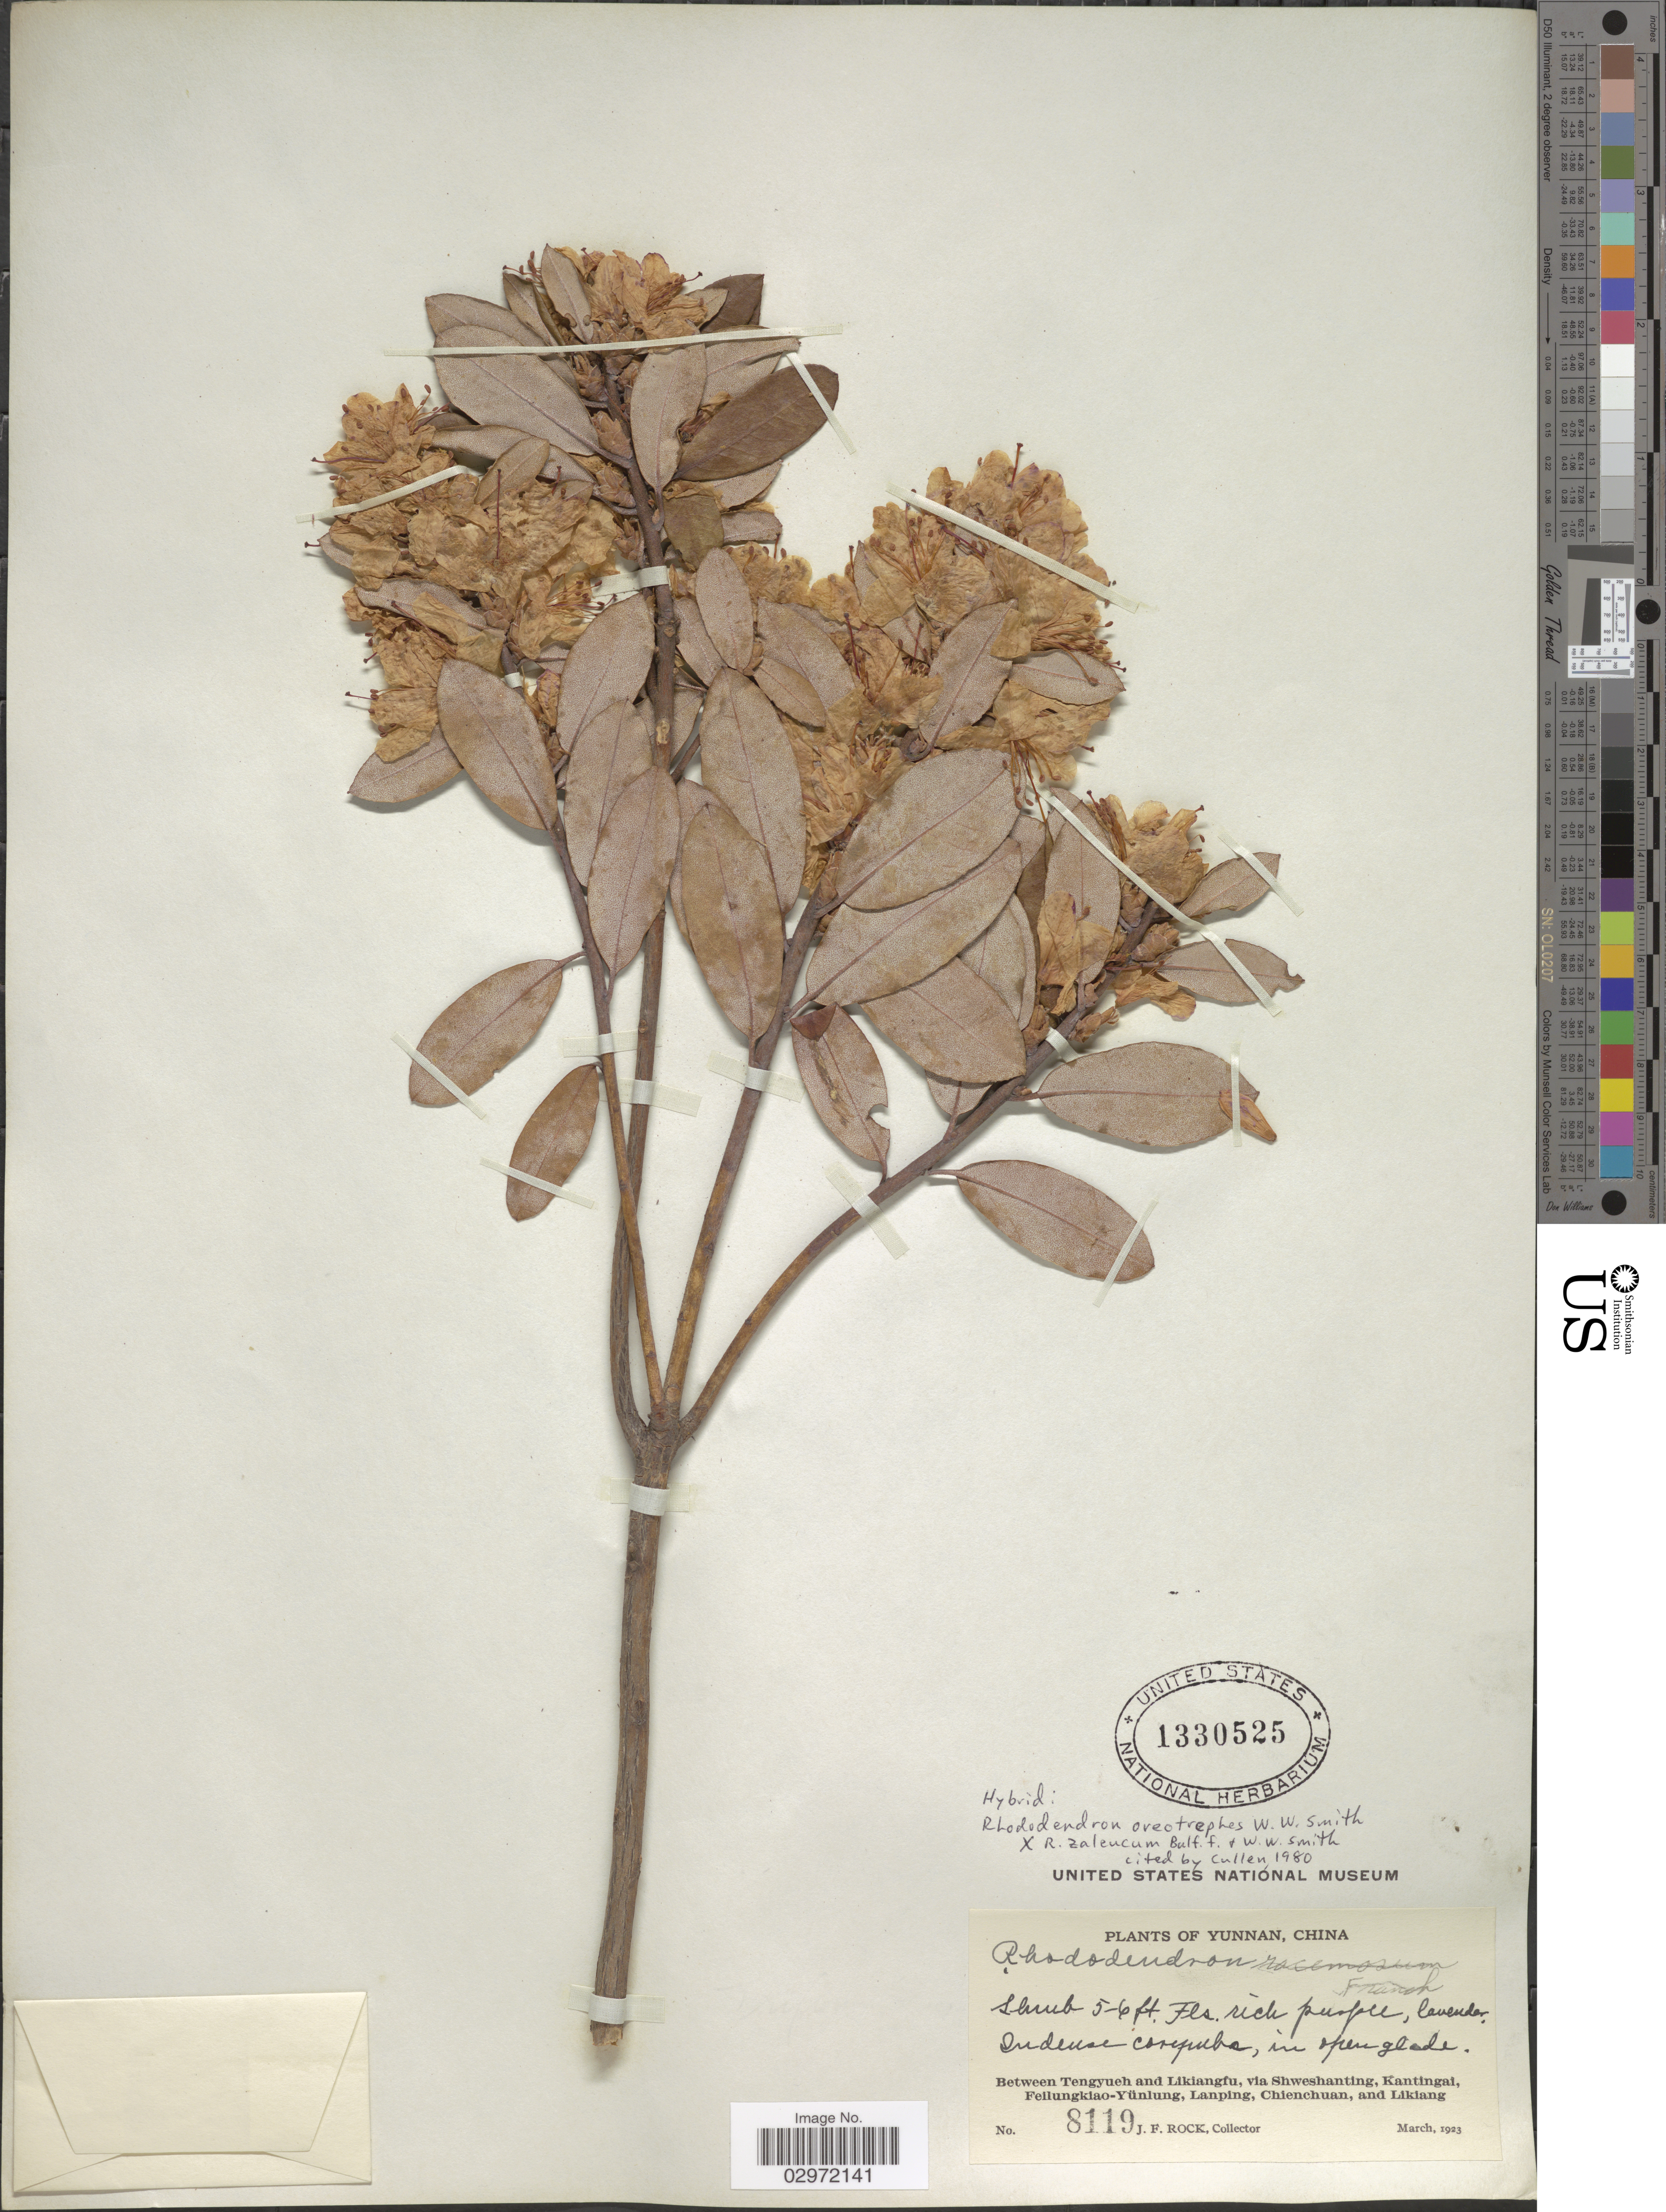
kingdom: Plantae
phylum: Tracheophyta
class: Magnoliopsida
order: Ericales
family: Ericaceae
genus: Rhododendron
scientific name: Rhododendron oreotrephes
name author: W.W. Sm.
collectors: J. Rock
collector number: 8119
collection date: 1923-03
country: China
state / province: Yunnan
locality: Between Tengyueh and Likiangfu, via Shweshanting, Kantingai, Feilungkiao-Yünlung, Lanping, Chienchuan, and Likiang.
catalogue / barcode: US 1330525